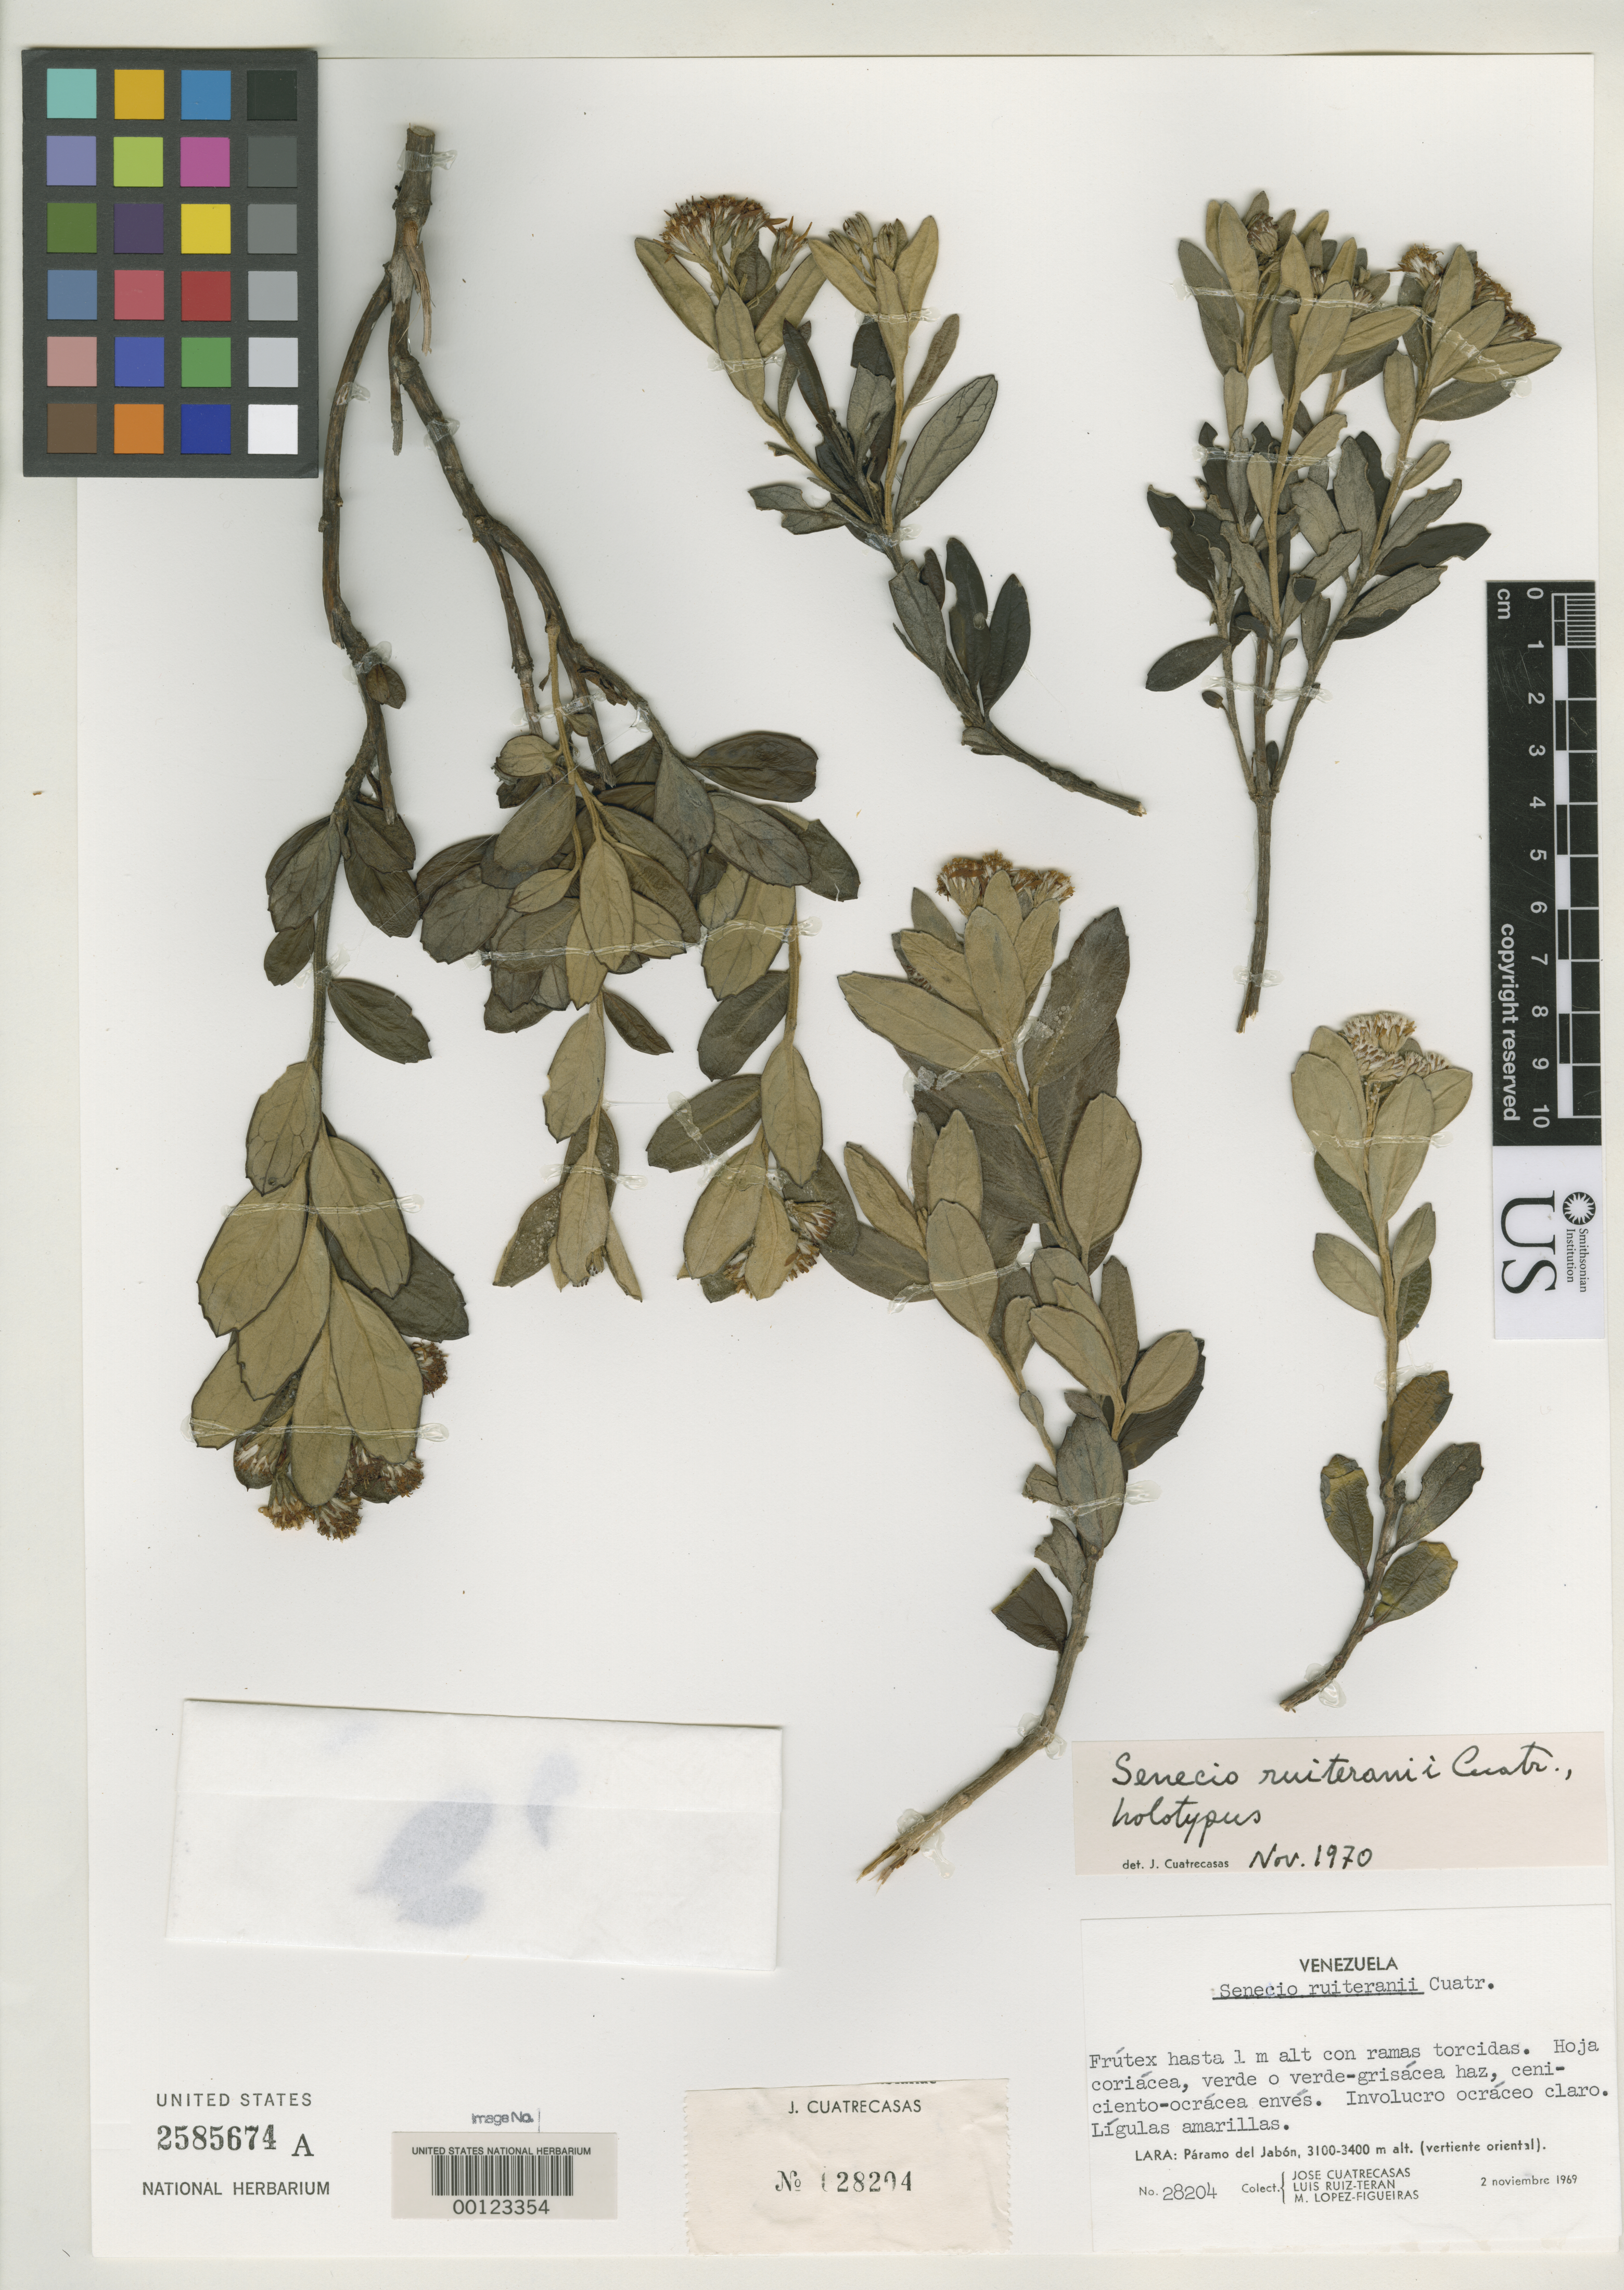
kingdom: Plantae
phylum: Tracheophyta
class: Magnoliopsida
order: Asterales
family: Asteraceae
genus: Senecio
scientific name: Senecio ruiteranii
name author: Cuatrec.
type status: Holotype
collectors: J. Cuatrecasas, L. E. Ruíz-Terán & M. López Figueiras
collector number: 28204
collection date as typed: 02 Nov 1969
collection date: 1969-11-02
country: Venezuela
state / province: Lara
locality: Páramo del Jabon, vertiente oriental. [Páramo del Jabon, E slope.]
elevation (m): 3100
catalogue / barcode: US 2585674